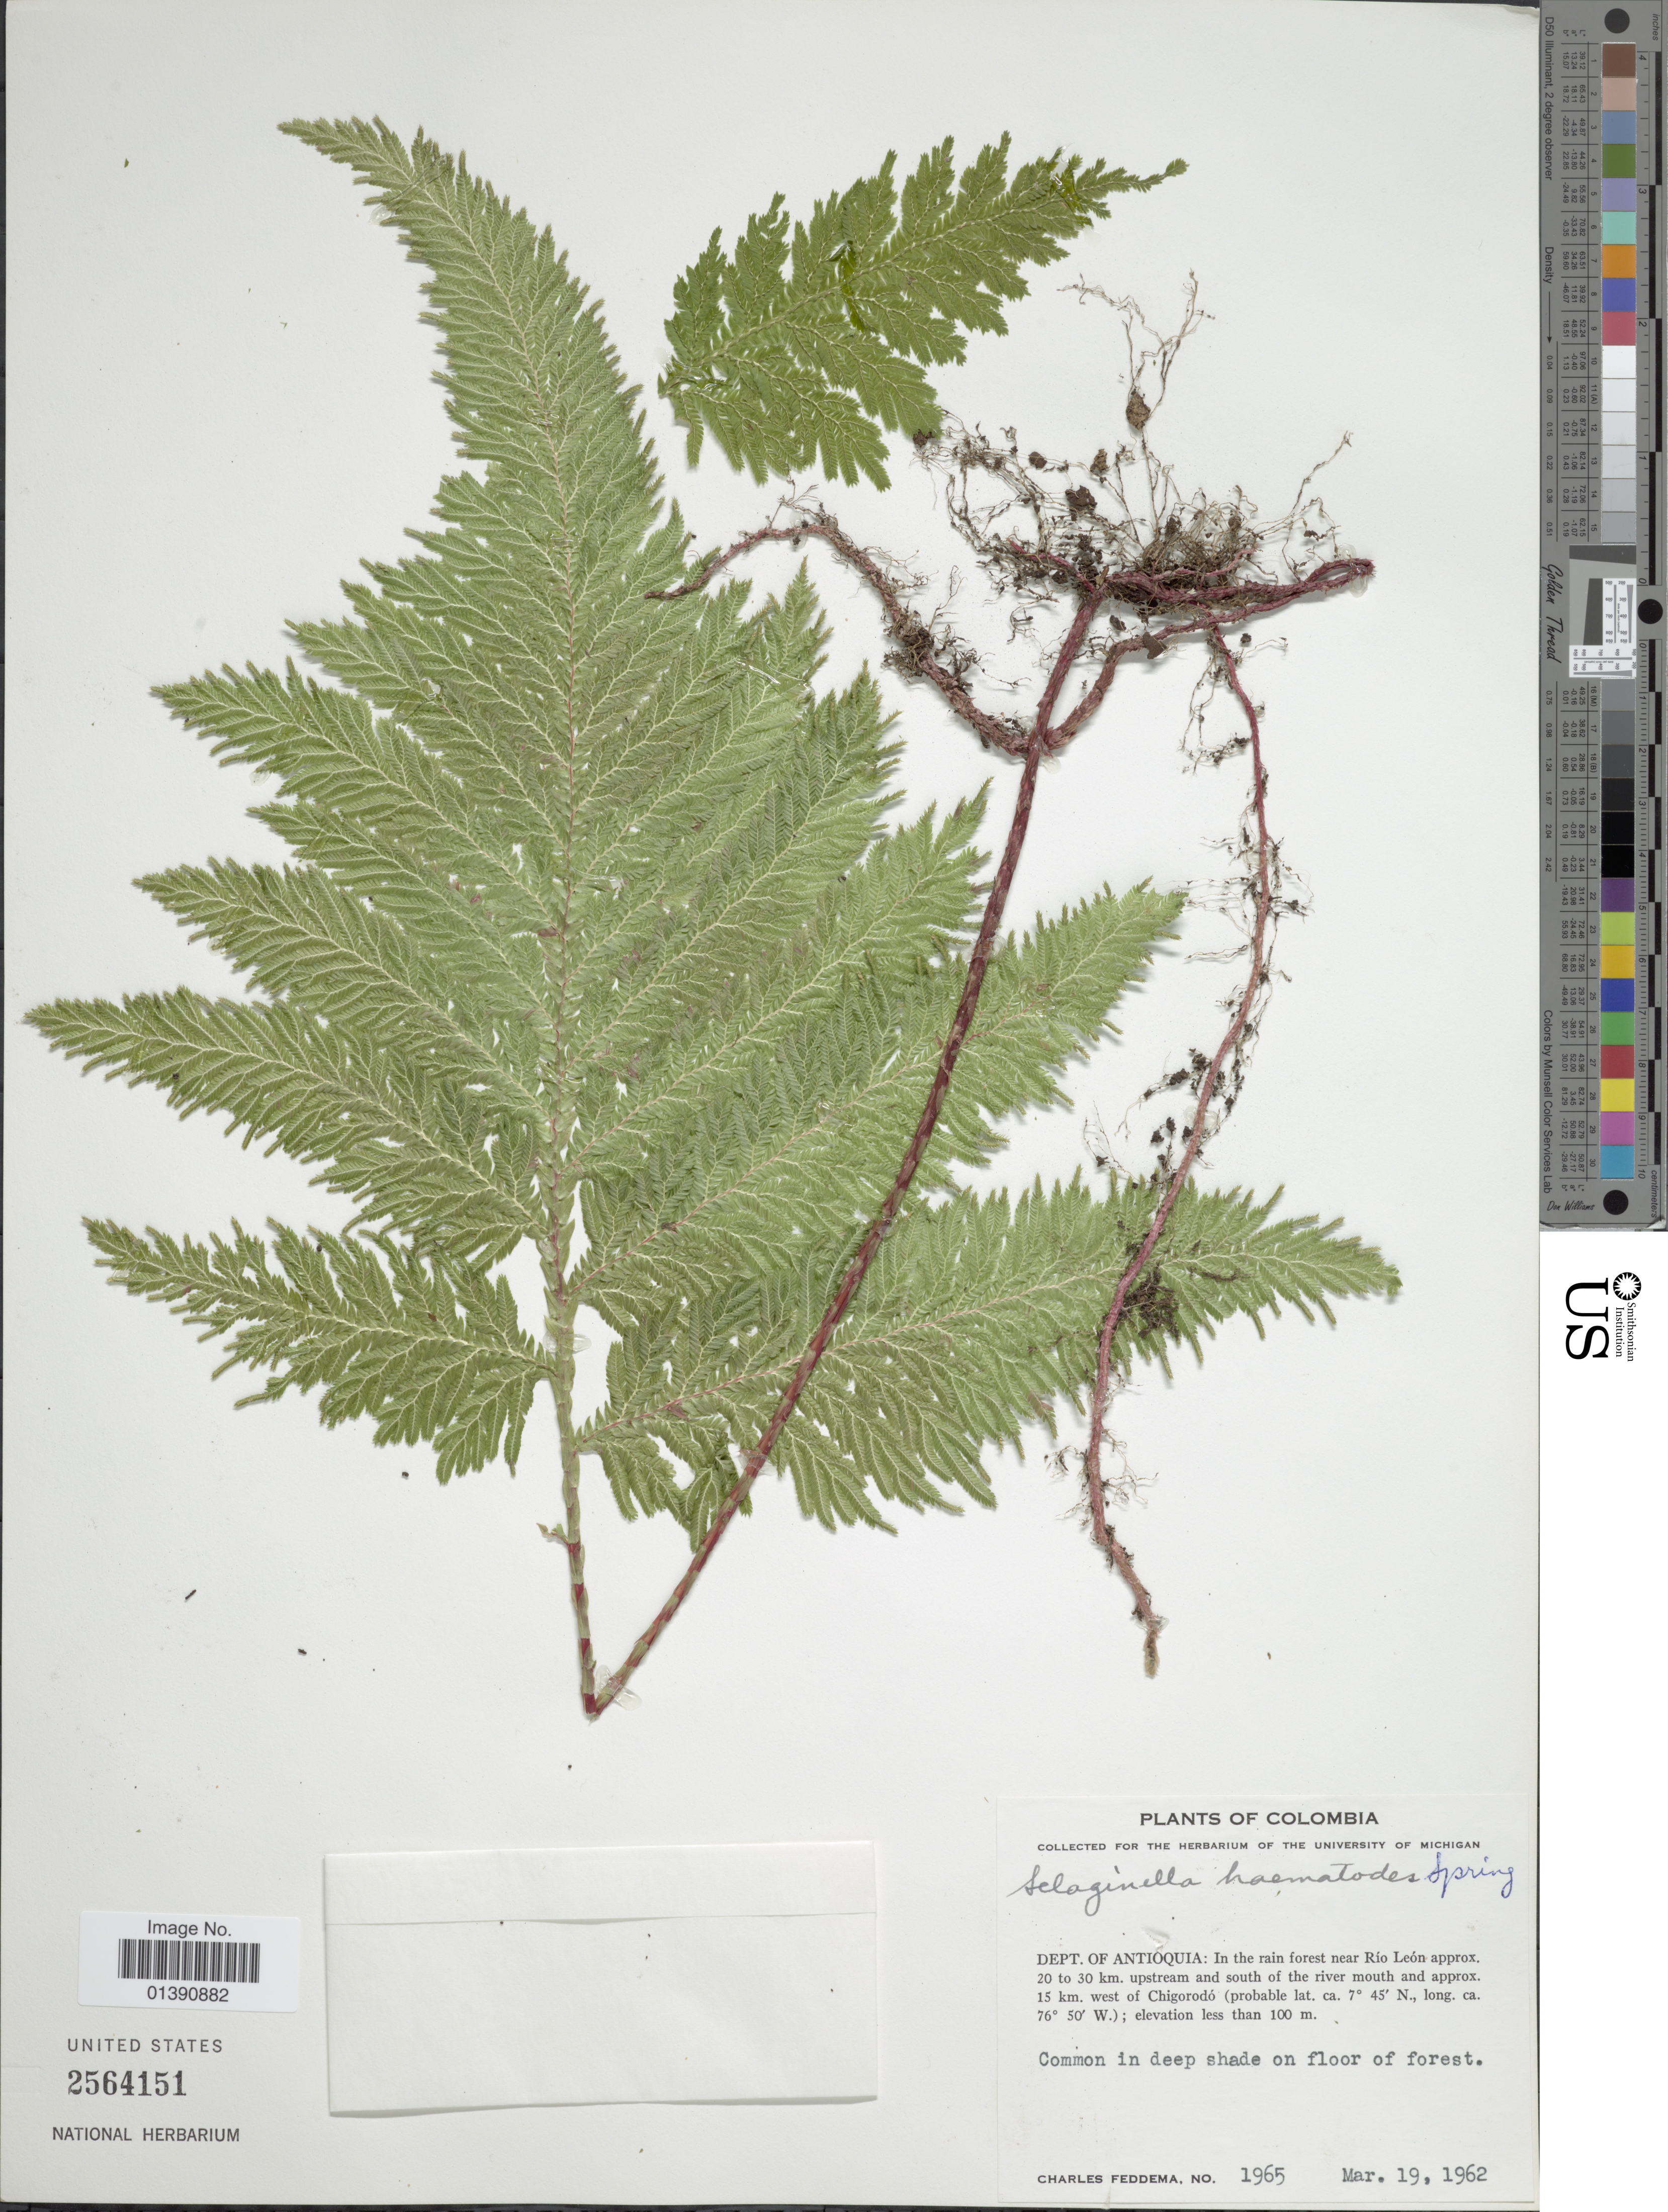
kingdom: Plantae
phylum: Tracheophyta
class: Lycopodiopsida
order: Selaginellales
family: Selaginellaceae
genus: Selaginella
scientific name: Selaginella haematodes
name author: (Kunze) Spring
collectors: C. Feddema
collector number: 1965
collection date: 1962-03-19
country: Colombia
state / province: Antioquia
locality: In the rain forest near Río León approx. 20 to 30 km upstream and south of the river mouth and apporx. 15 km west of Chigorodó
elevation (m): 100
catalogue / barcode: US 2564151